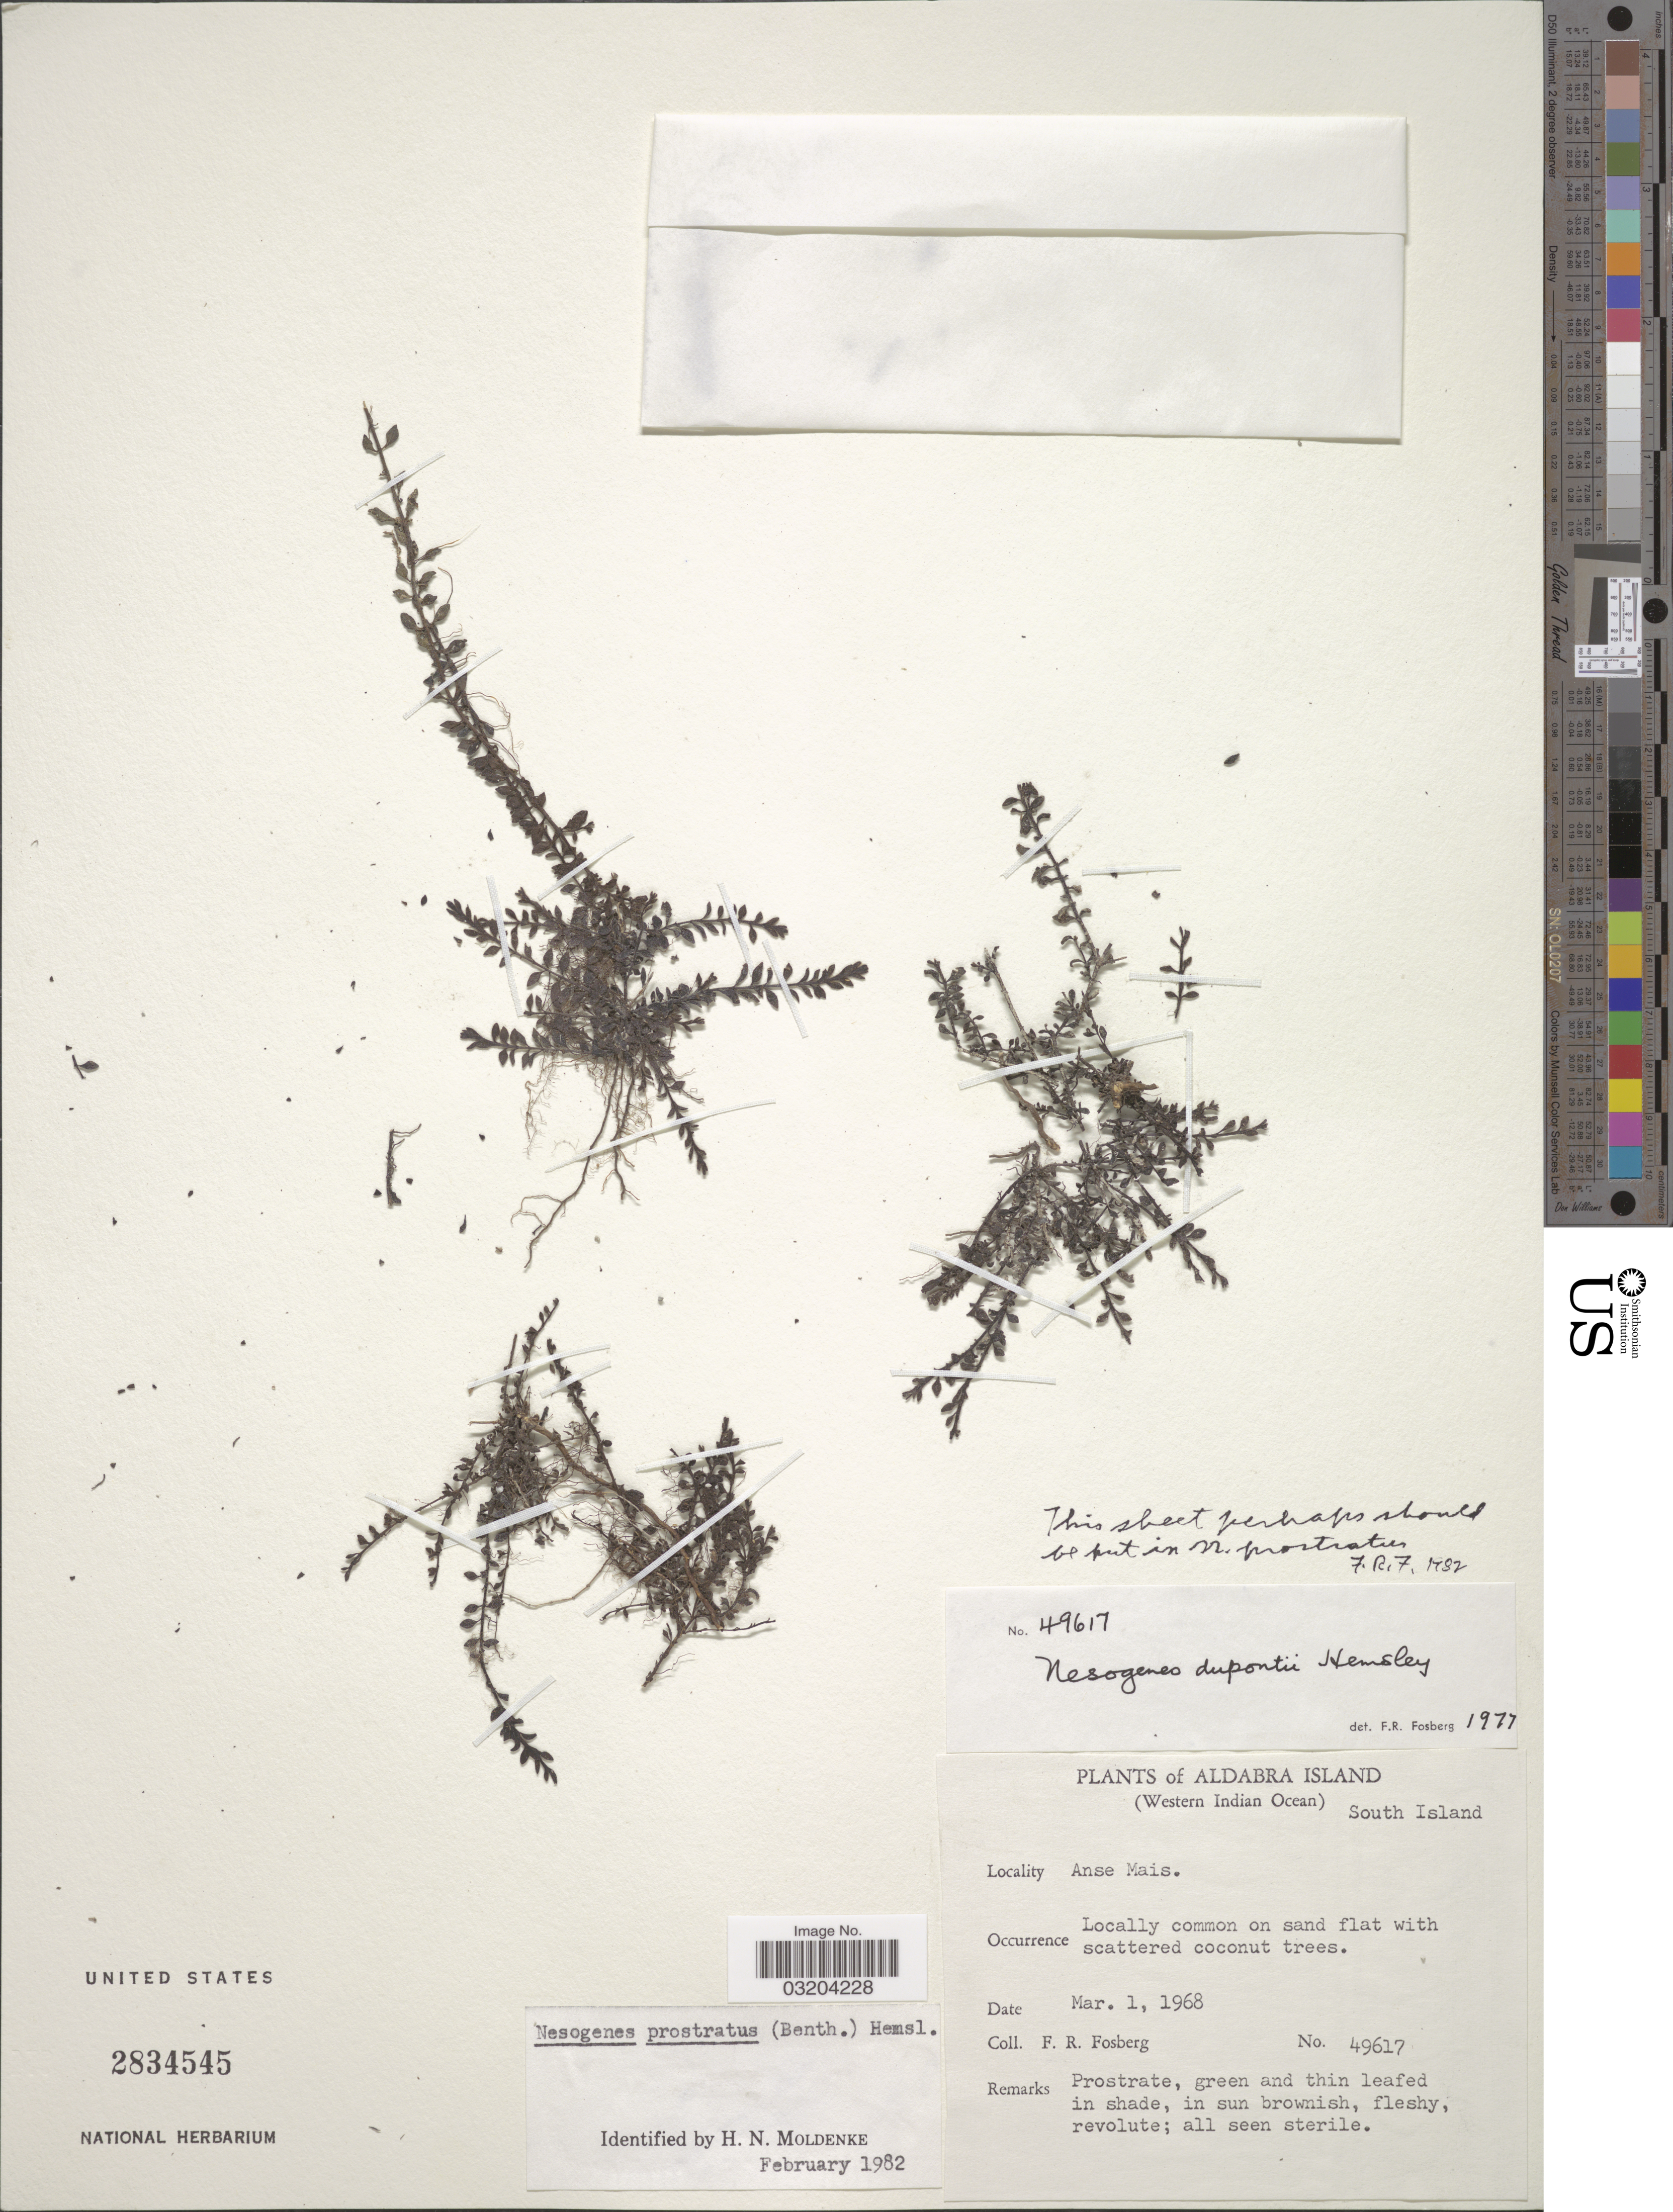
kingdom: Plantae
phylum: Tracheophyta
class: Magnoliopsida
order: Lamiales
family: Orobanchaceae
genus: Nesogenes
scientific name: Nesogenes prostrata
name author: (Benth.) Hemsl.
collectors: F. R. Fosberg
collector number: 49617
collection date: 1968-03-01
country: Seychelles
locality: Aldabra Island (Western Indian Ocean) South Island. Anse Mais.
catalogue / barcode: US 2834545